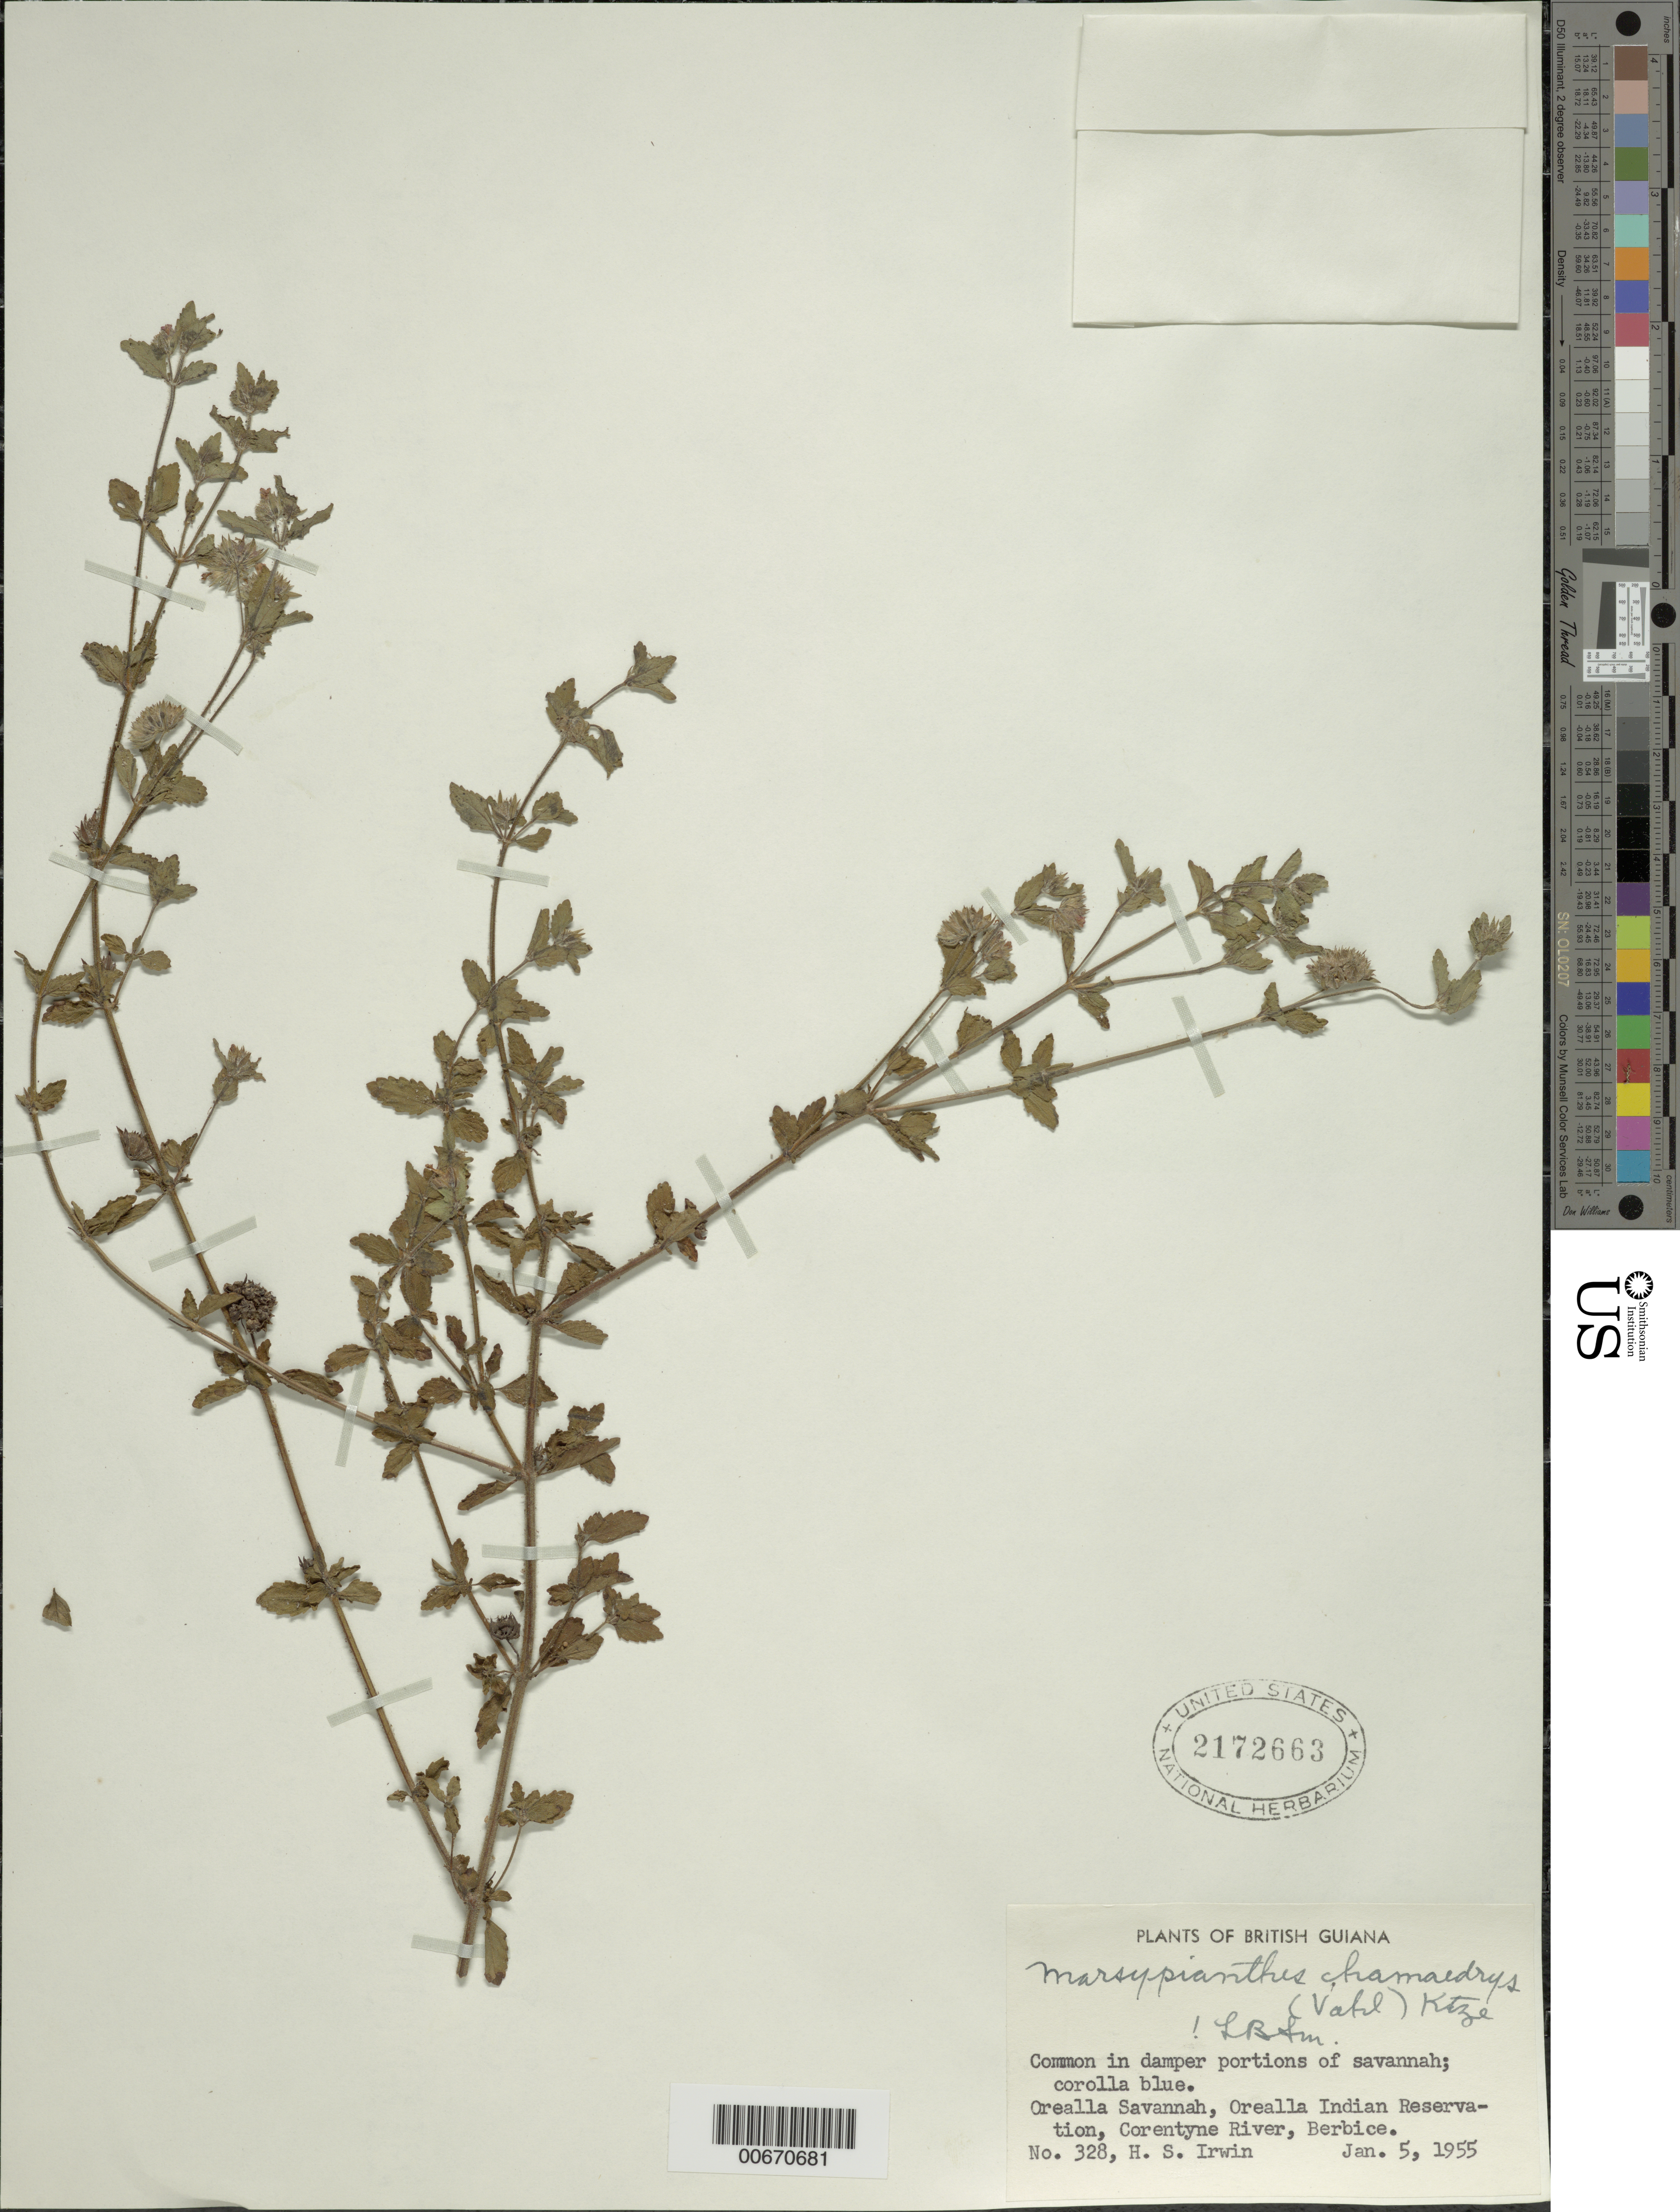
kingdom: Plantae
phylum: Tracheophyta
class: Magnoliopsida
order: Lamiales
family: Lamiaceae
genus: Marsypianthes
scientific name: Marsypianthes chamaedrys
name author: (Vahl) Kuntze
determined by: Smith, Lyman B., (US), NMNH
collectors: H. Irwin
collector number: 328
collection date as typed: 4-Jan-55 or 5-Jan-55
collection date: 1955-01-04 or 1955-01-05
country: Guyana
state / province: E. Berbice-Corentyne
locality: Orealla Savanna, Orealla Indian Reservation, Corentyne River, Berbice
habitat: Damper portions of savannah;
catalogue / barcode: US 2172663